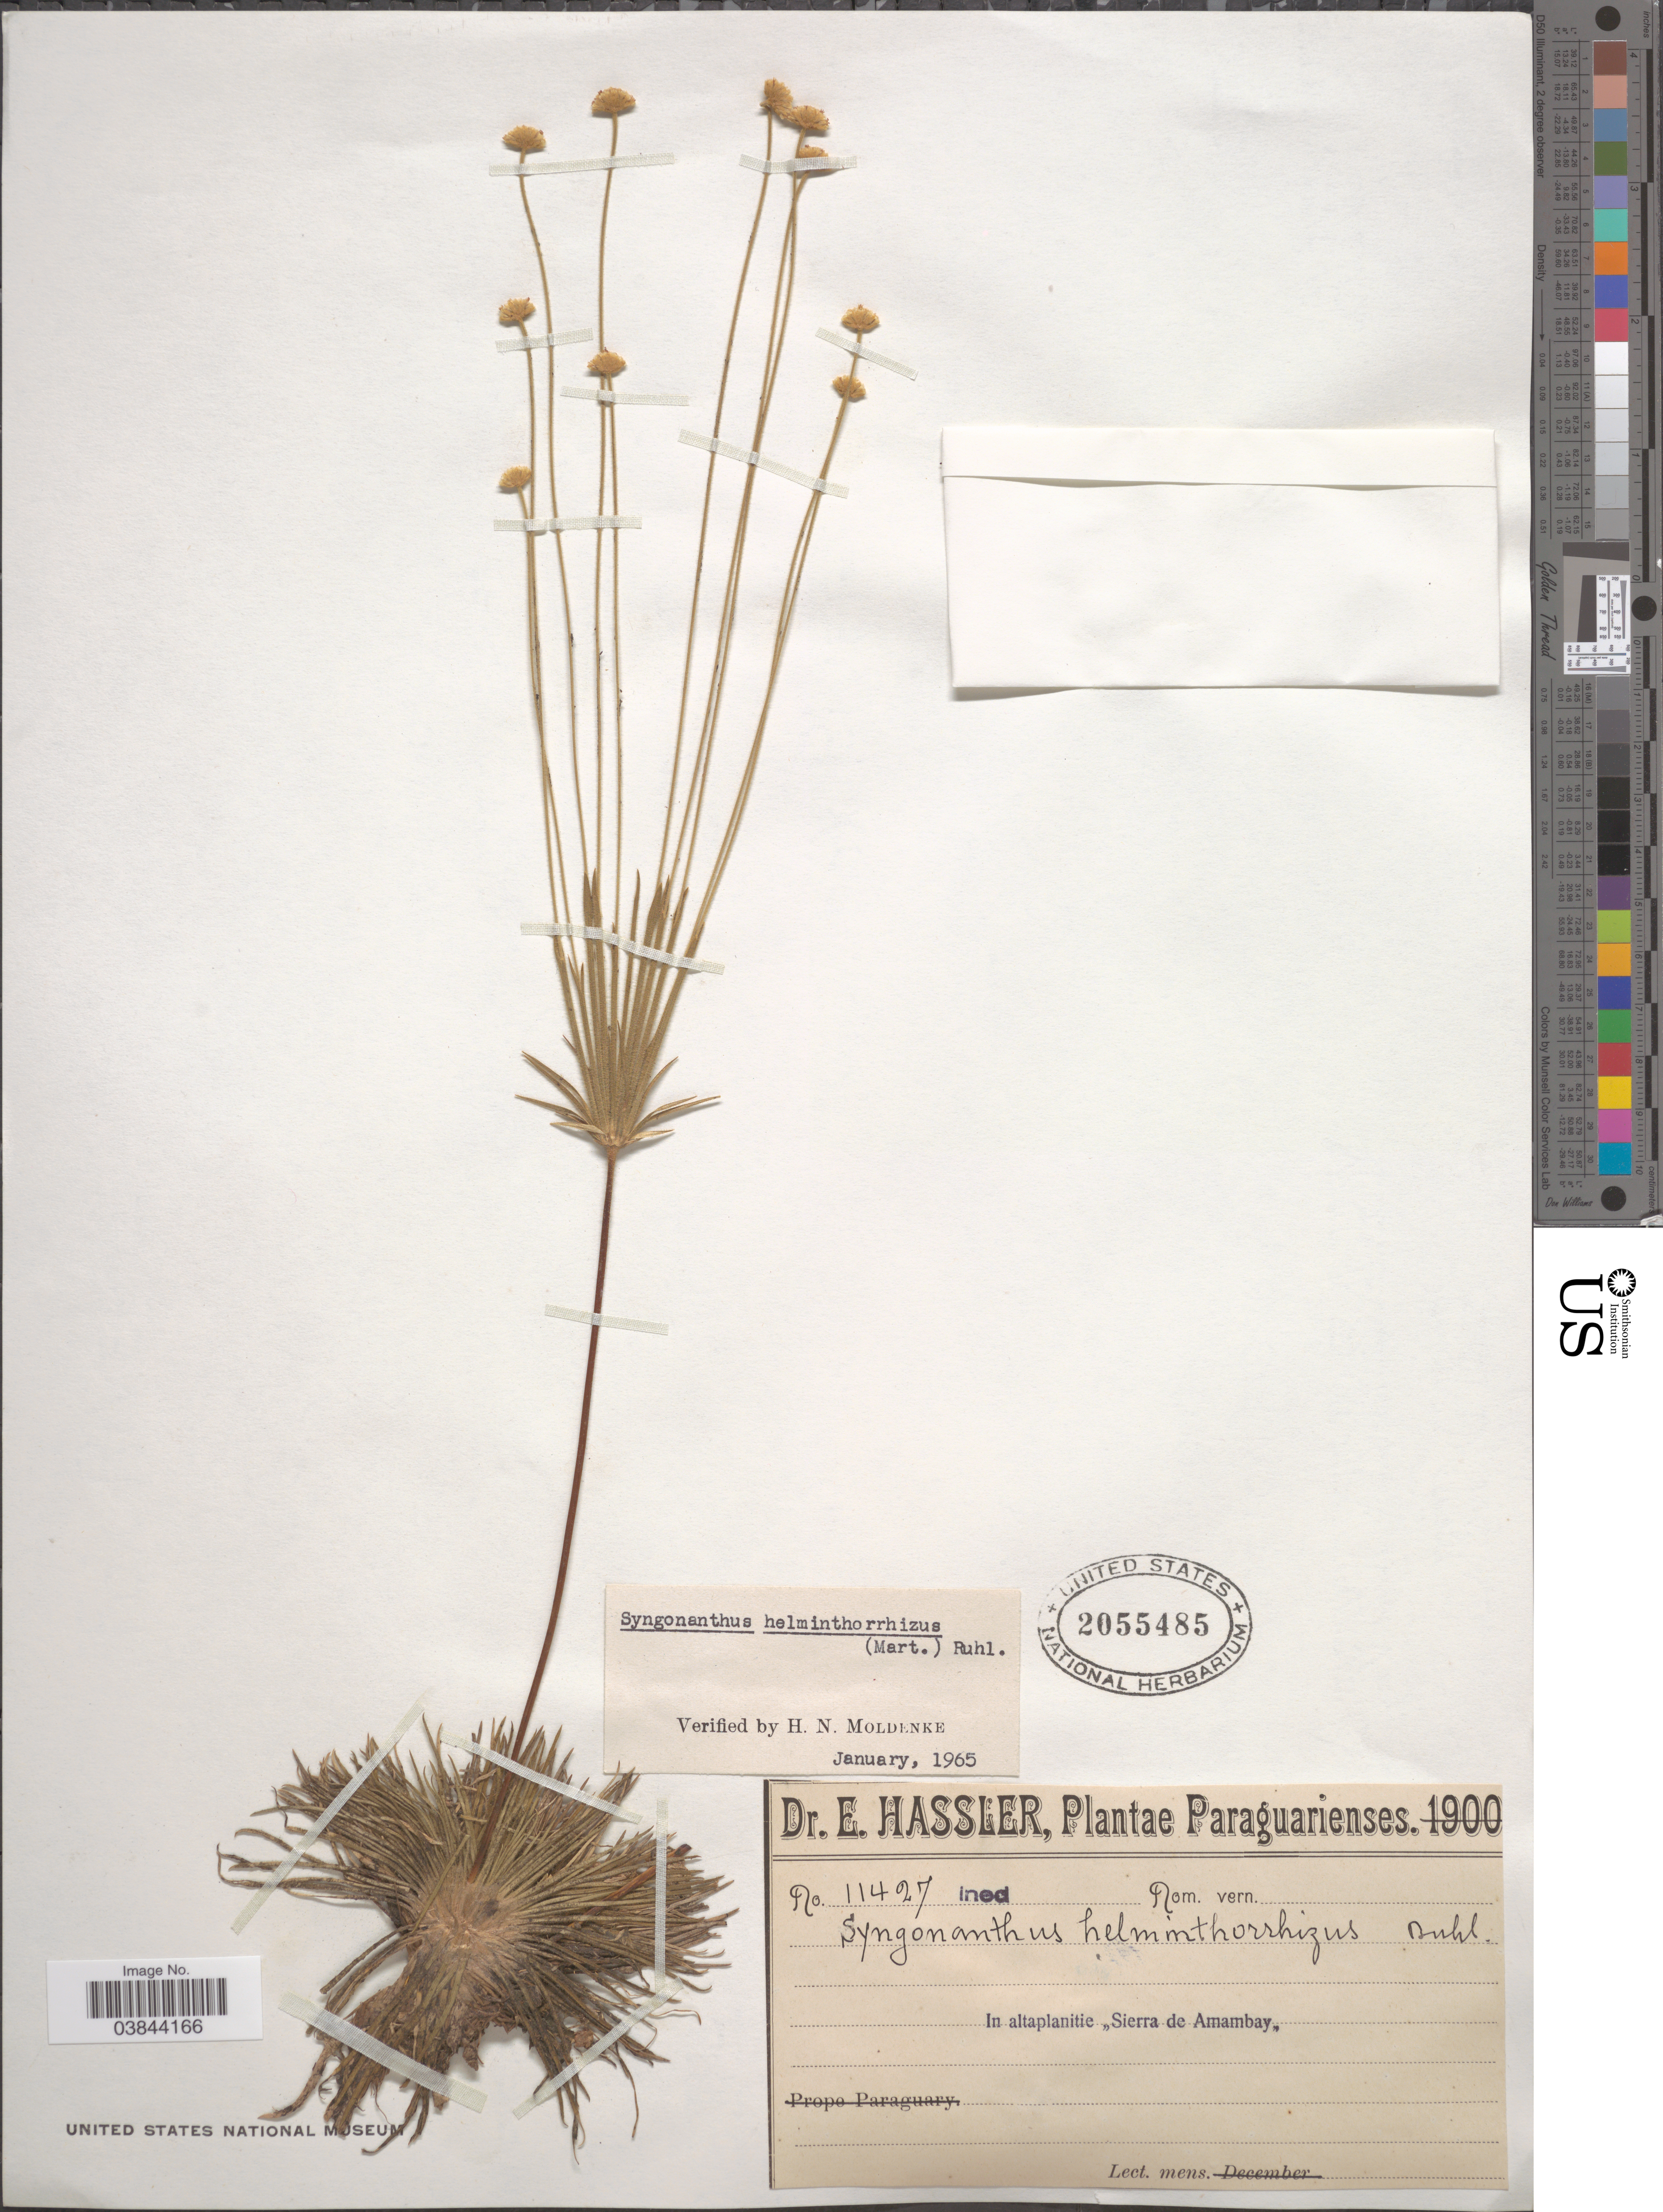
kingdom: Plantae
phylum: Tracheophyta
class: Liliopsida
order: Poales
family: Eriocaulaceae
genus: Syngonanthus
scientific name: Syngonanthus helminthorrhizus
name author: (Mart. ex Körn.) Ruhland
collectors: E. Hassler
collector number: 11427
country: Paraguay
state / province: Amambay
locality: In altaplanitie ,,Sierra de Amambay,,.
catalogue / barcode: US 2055485